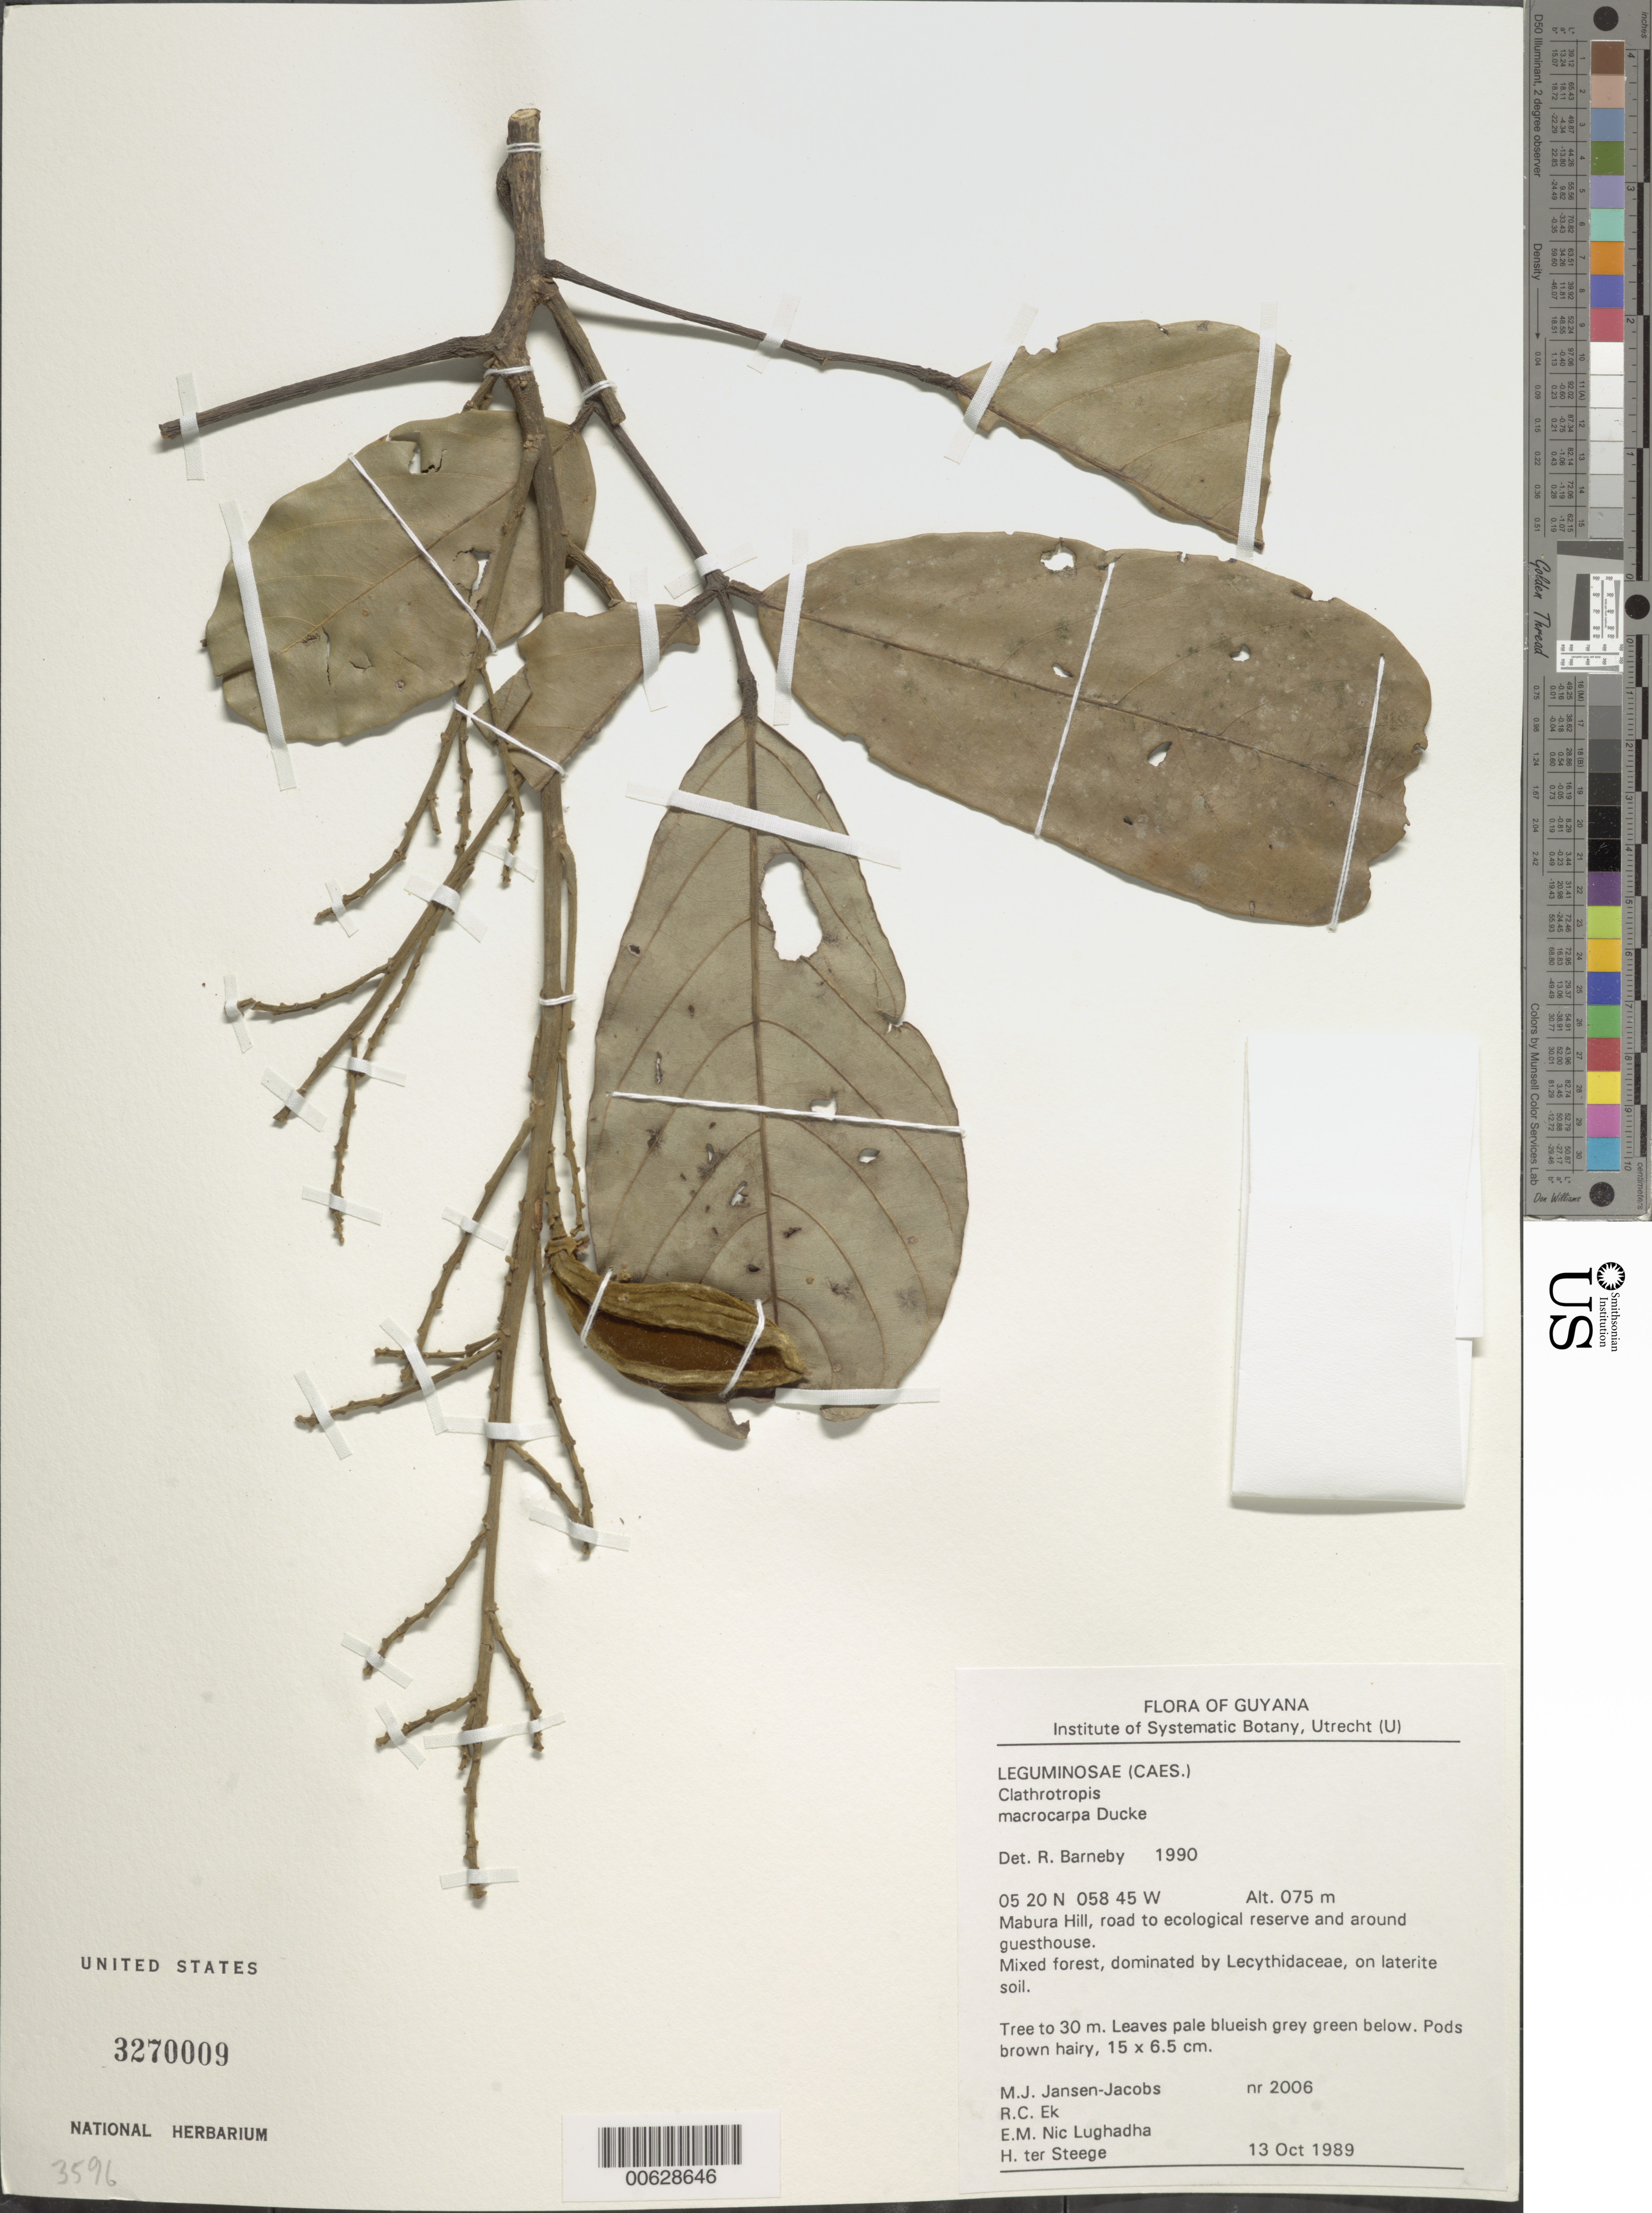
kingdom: Plantae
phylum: Tracheophyta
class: Magnoliopsida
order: Fabales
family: Fabaceae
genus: Clathrotropis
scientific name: Clathrotropis macrocarpa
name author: Ducke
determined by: Barneby, Rupert C., (NY)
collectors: M. J. Jansen-Jacobs, R. C. Ek, E. Nic Lughadha & H. ter Steege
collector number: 2006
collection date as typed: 13-Oct-89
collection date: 1989-10-13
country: Guyana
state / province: U. Demerara-Berbice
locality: Mabura Hill, road to ecological reserve and around guesthouse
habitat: Mixed forest, dominated by Lecythidaceae, on laterite soil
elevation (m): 75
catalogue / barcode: US 3270009